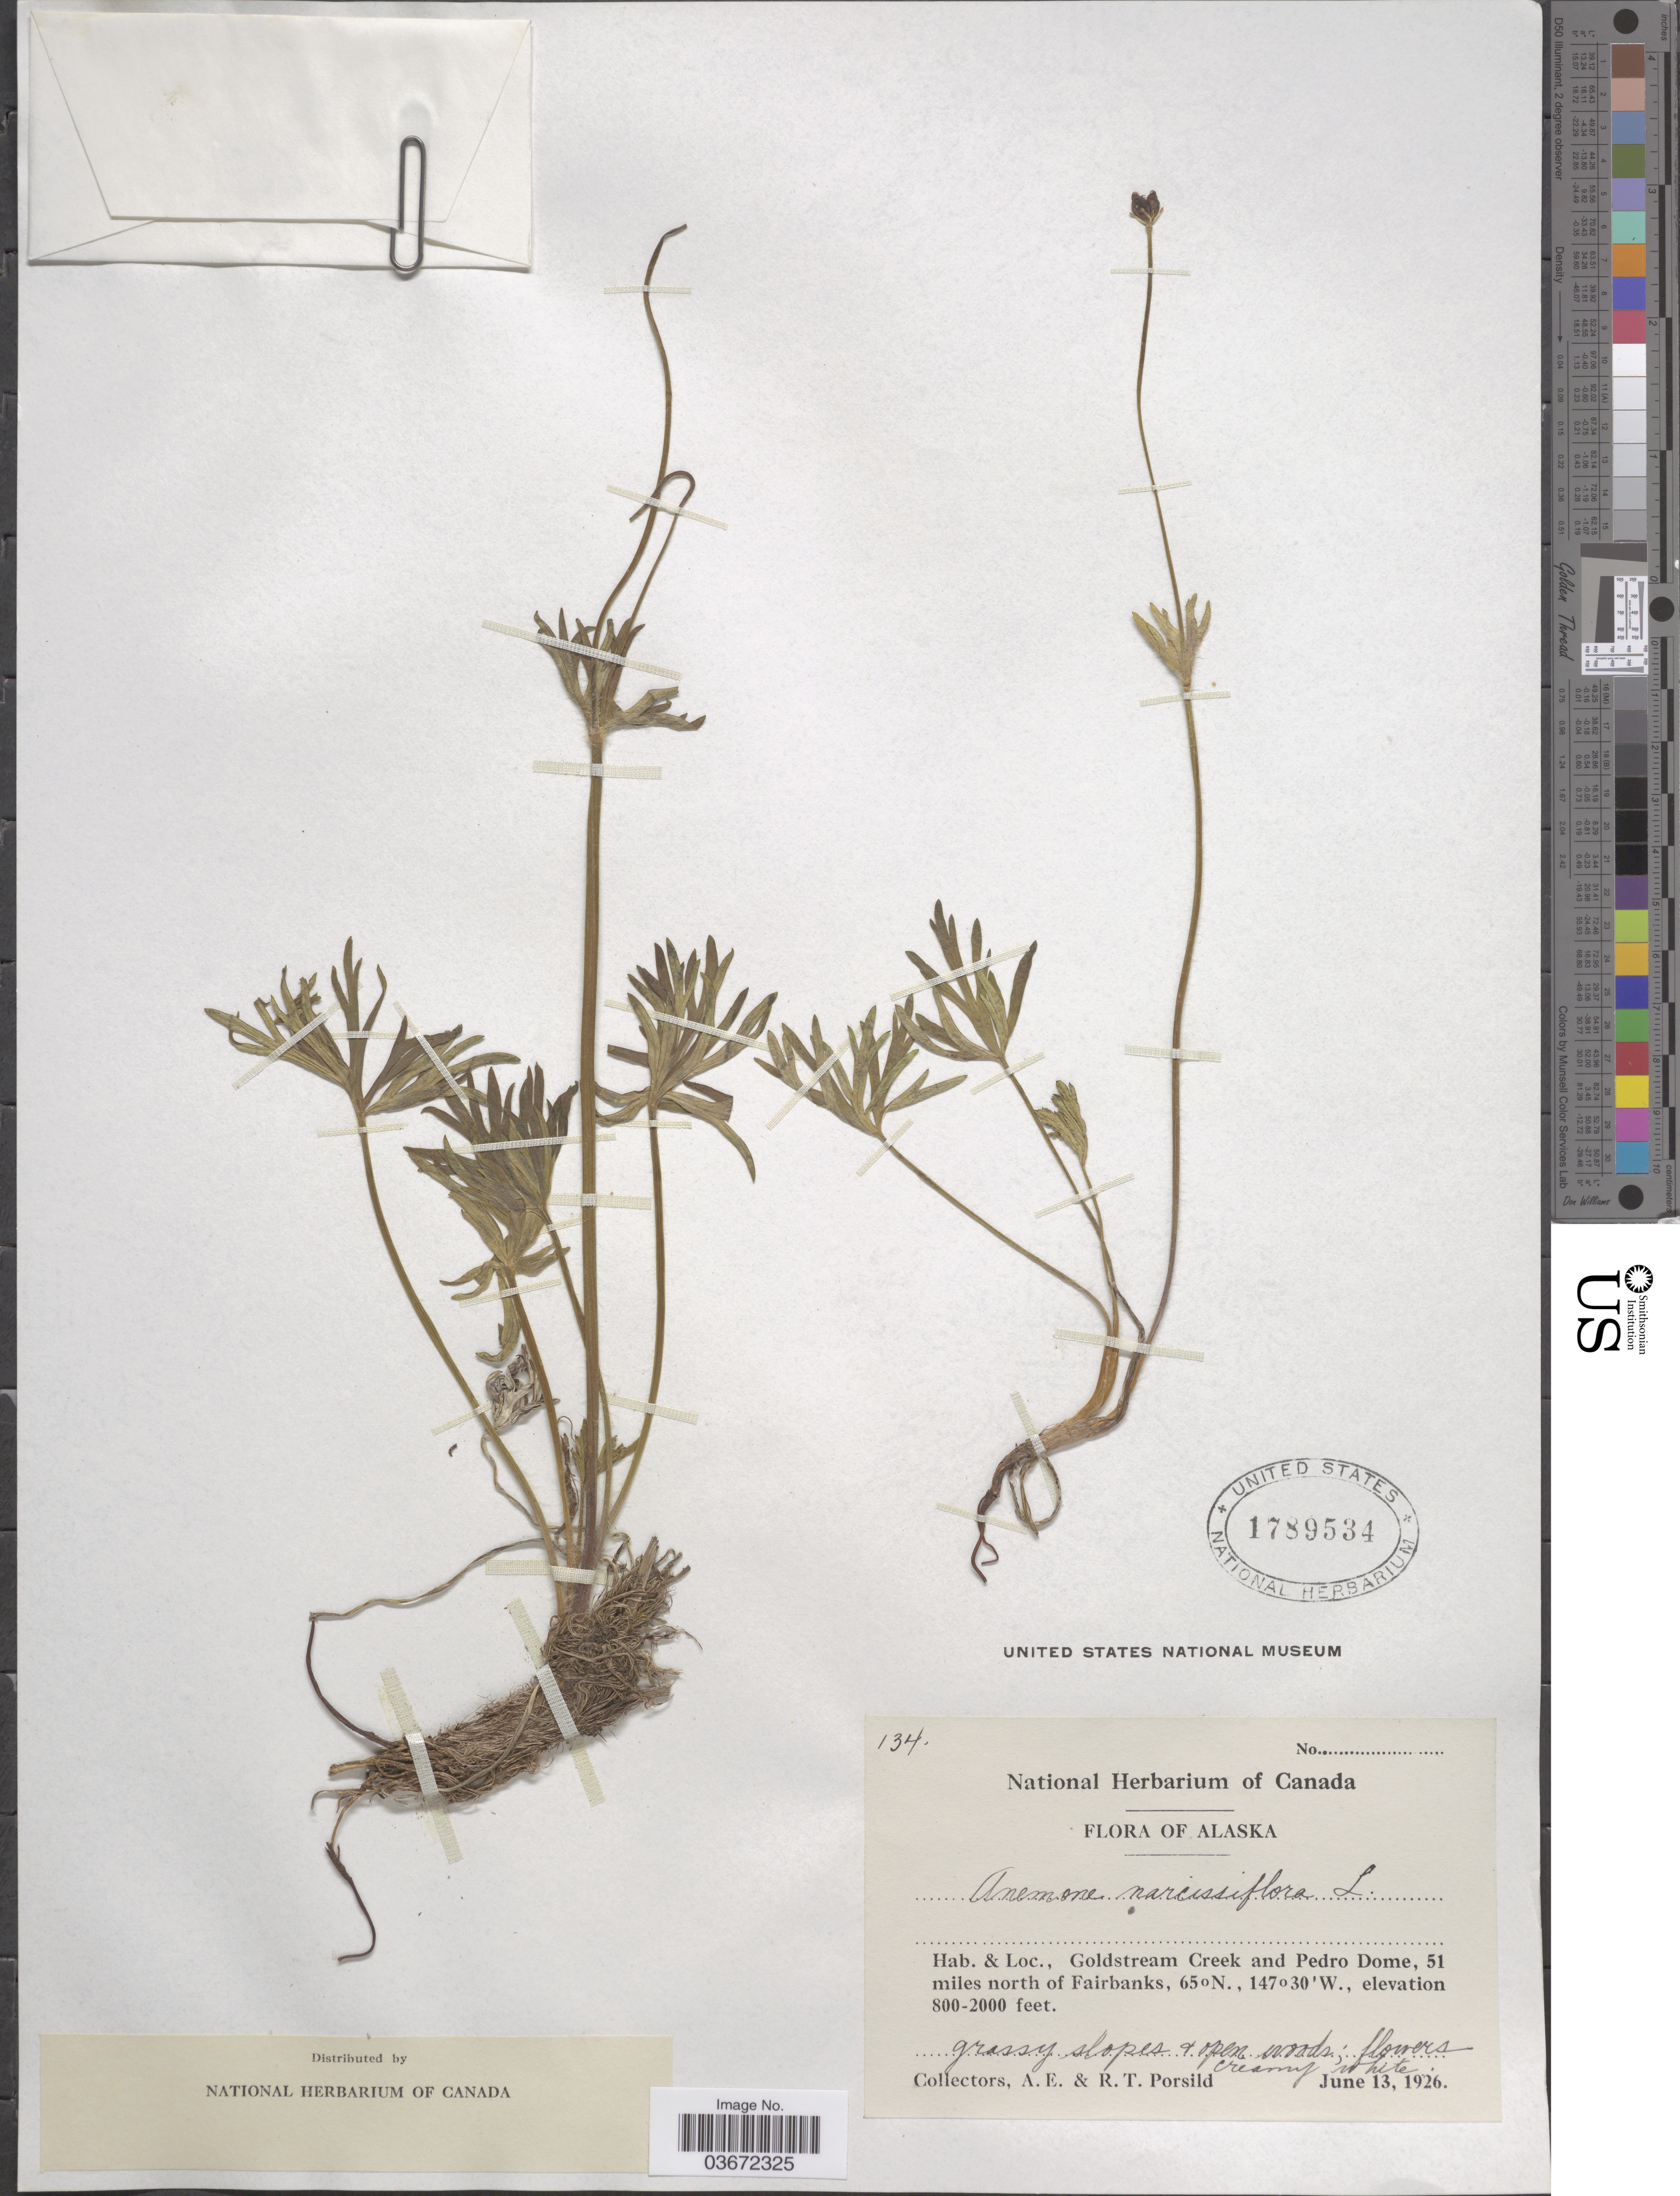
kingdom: Plantae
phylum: Tracheophyta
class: Magnoliopsida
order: Ranunculales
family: Ranunculaceae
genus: Anemone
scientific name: Anemone narcissiflora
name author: L.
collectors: A. E. Porsild & R. T. Porsild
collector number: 134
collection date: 1926-06-13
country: United States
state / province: Alaska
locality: Goldstream Creek and Pedro Dome, 51 miles north of Fairbanks.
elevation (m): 244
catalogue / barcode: US 1789534